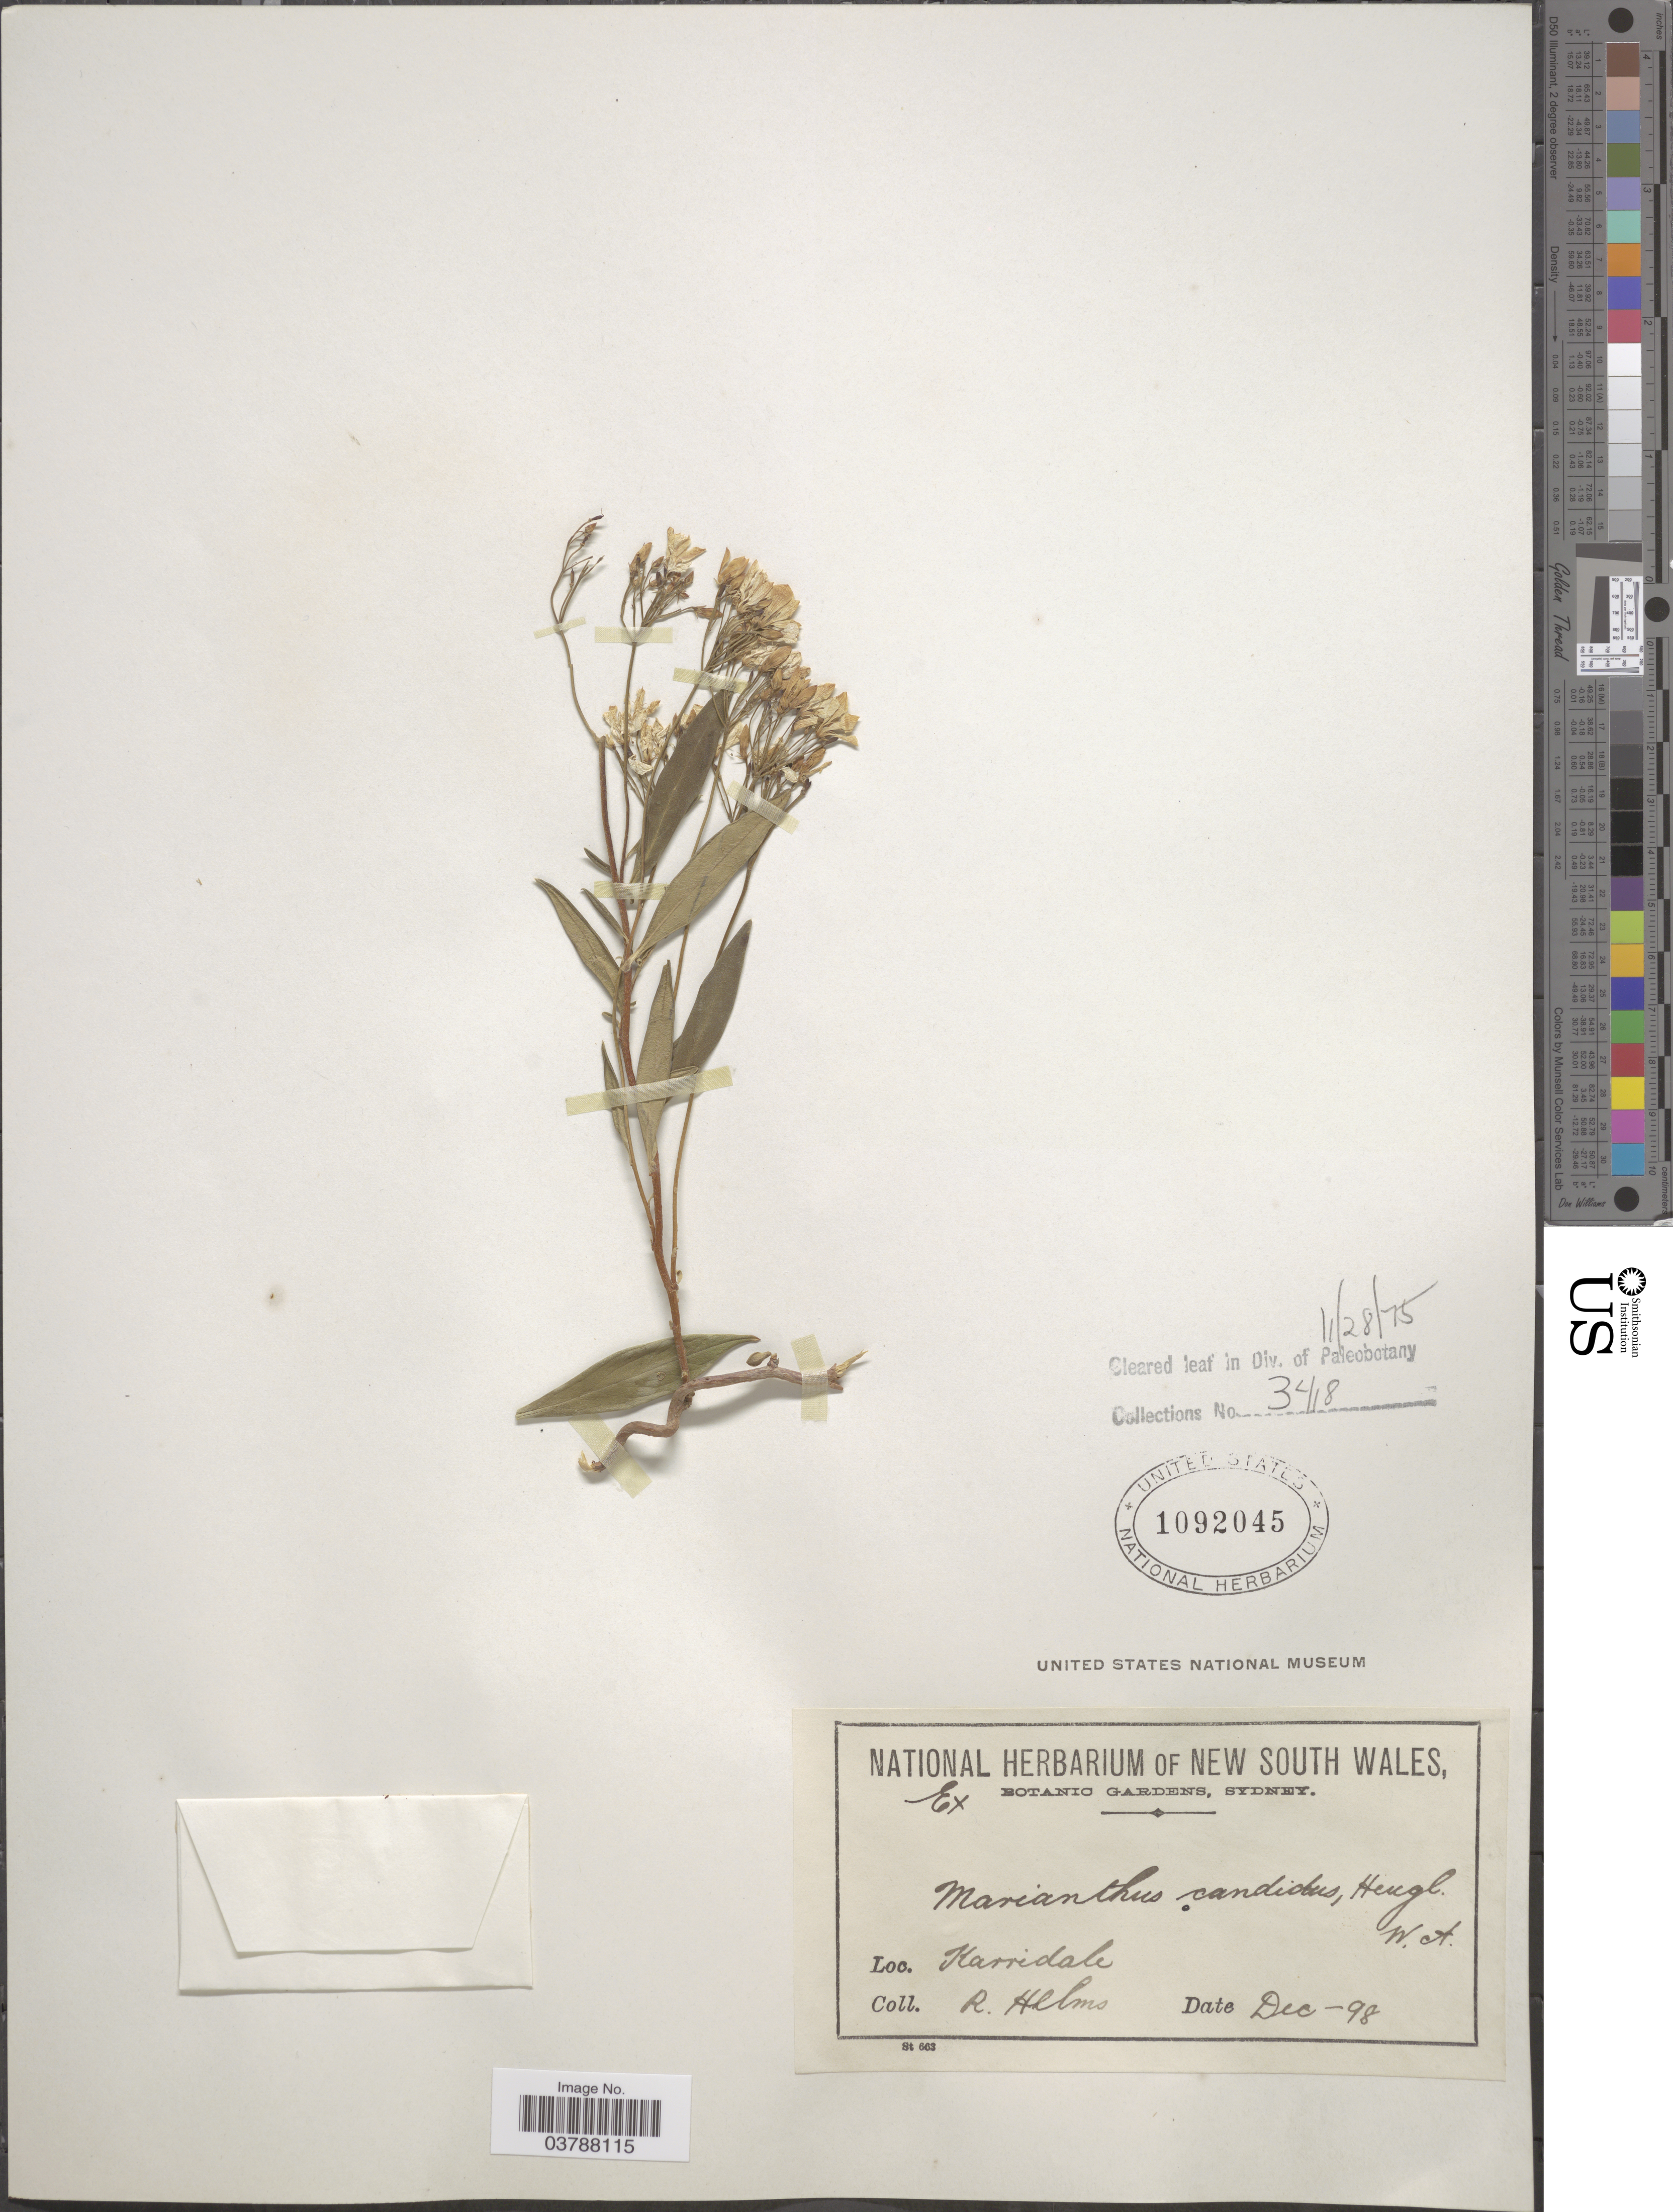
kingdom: Plantae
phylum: Tracheophyta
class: Magnoliopsida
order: Apiales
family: Pittosporaceae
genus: Marianthus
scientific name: Marianthus candidus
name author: Hügel ex Endl.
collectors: R. Helms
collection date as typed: Transcribed d/m/y: /12/98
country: Australia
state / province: New South Wales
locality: Karridale.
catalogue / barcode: US 1092045